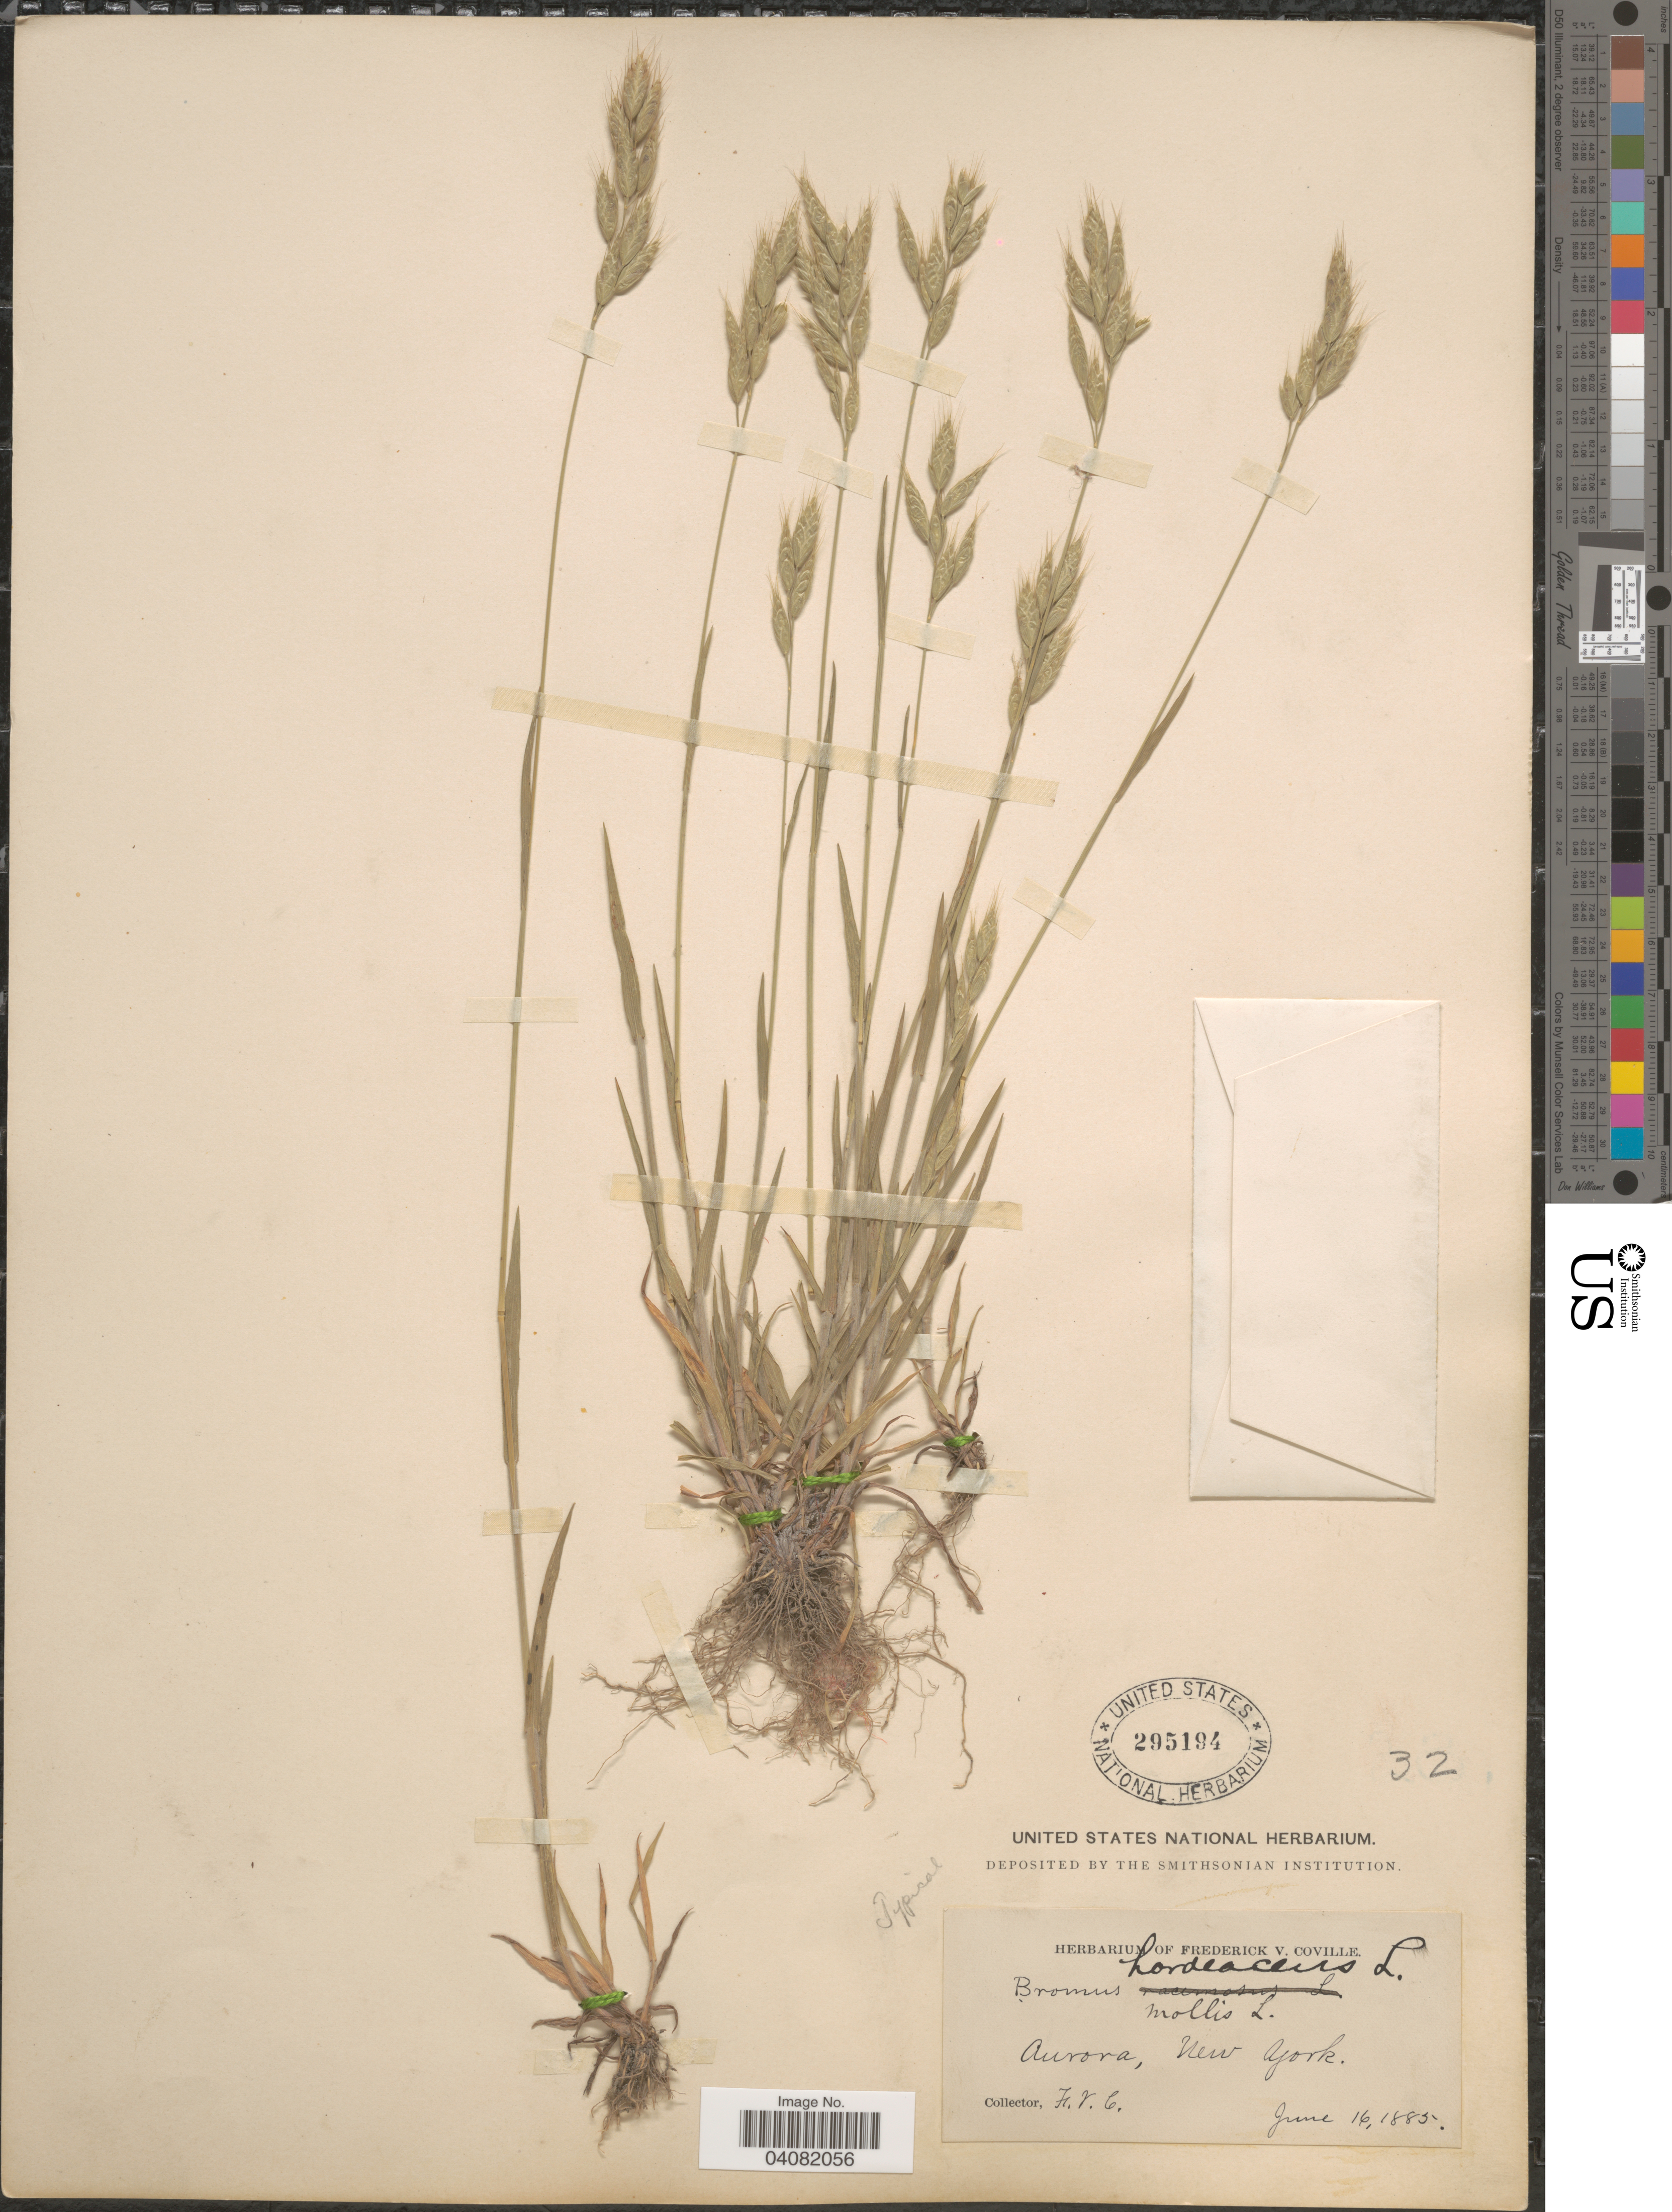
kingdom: Plantae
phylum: Tracheophyta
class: Liliopsida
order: Poales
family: Poaceae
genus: Bromus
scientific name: Bromus hordeaceus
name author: L.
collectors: F. V. Coville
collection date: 1885-06-16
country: United States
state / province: New York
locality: Aurora.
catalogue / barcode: US 295194